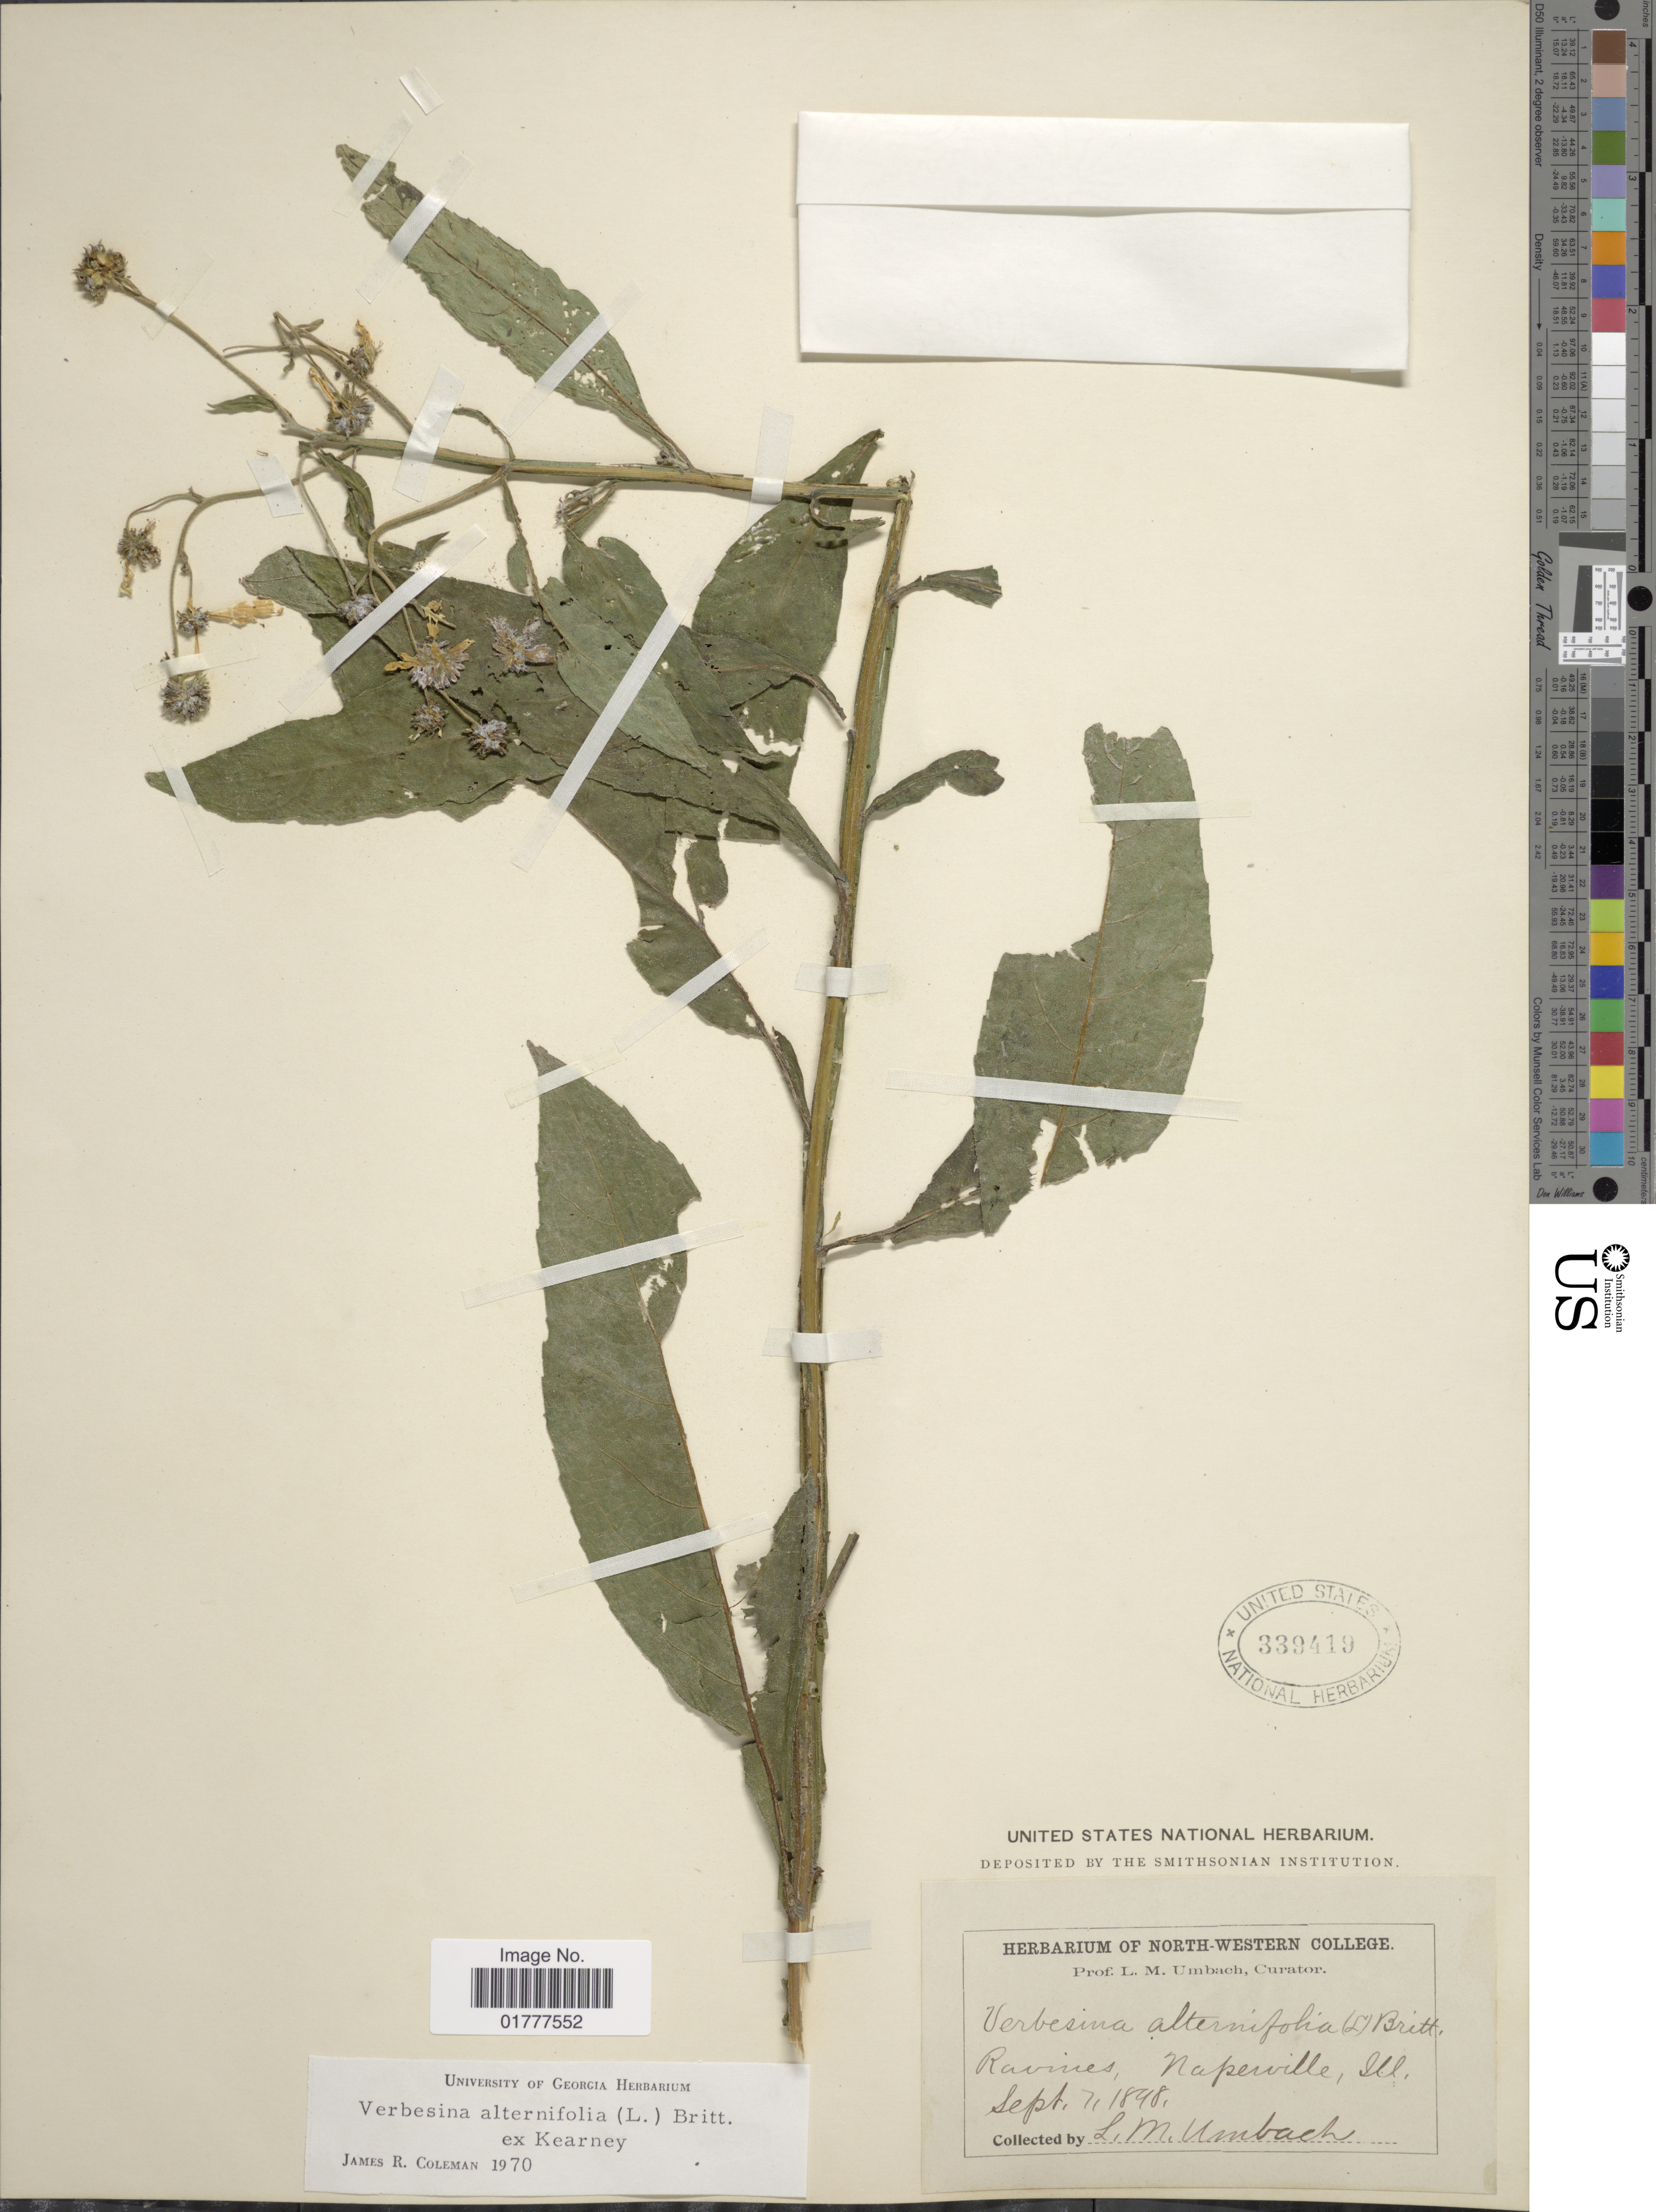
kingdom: Plantae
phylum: Tracheophyta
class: Magnoliopsida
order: Asterales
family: Asteraceae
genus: Actinomeris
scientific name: Actinomeris alternifolia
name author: (L.) DC.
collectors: L. M. Umbach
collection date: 1898-09-07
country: United States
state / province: Illinois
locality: Ravines,Naperville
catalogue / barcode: US 339419